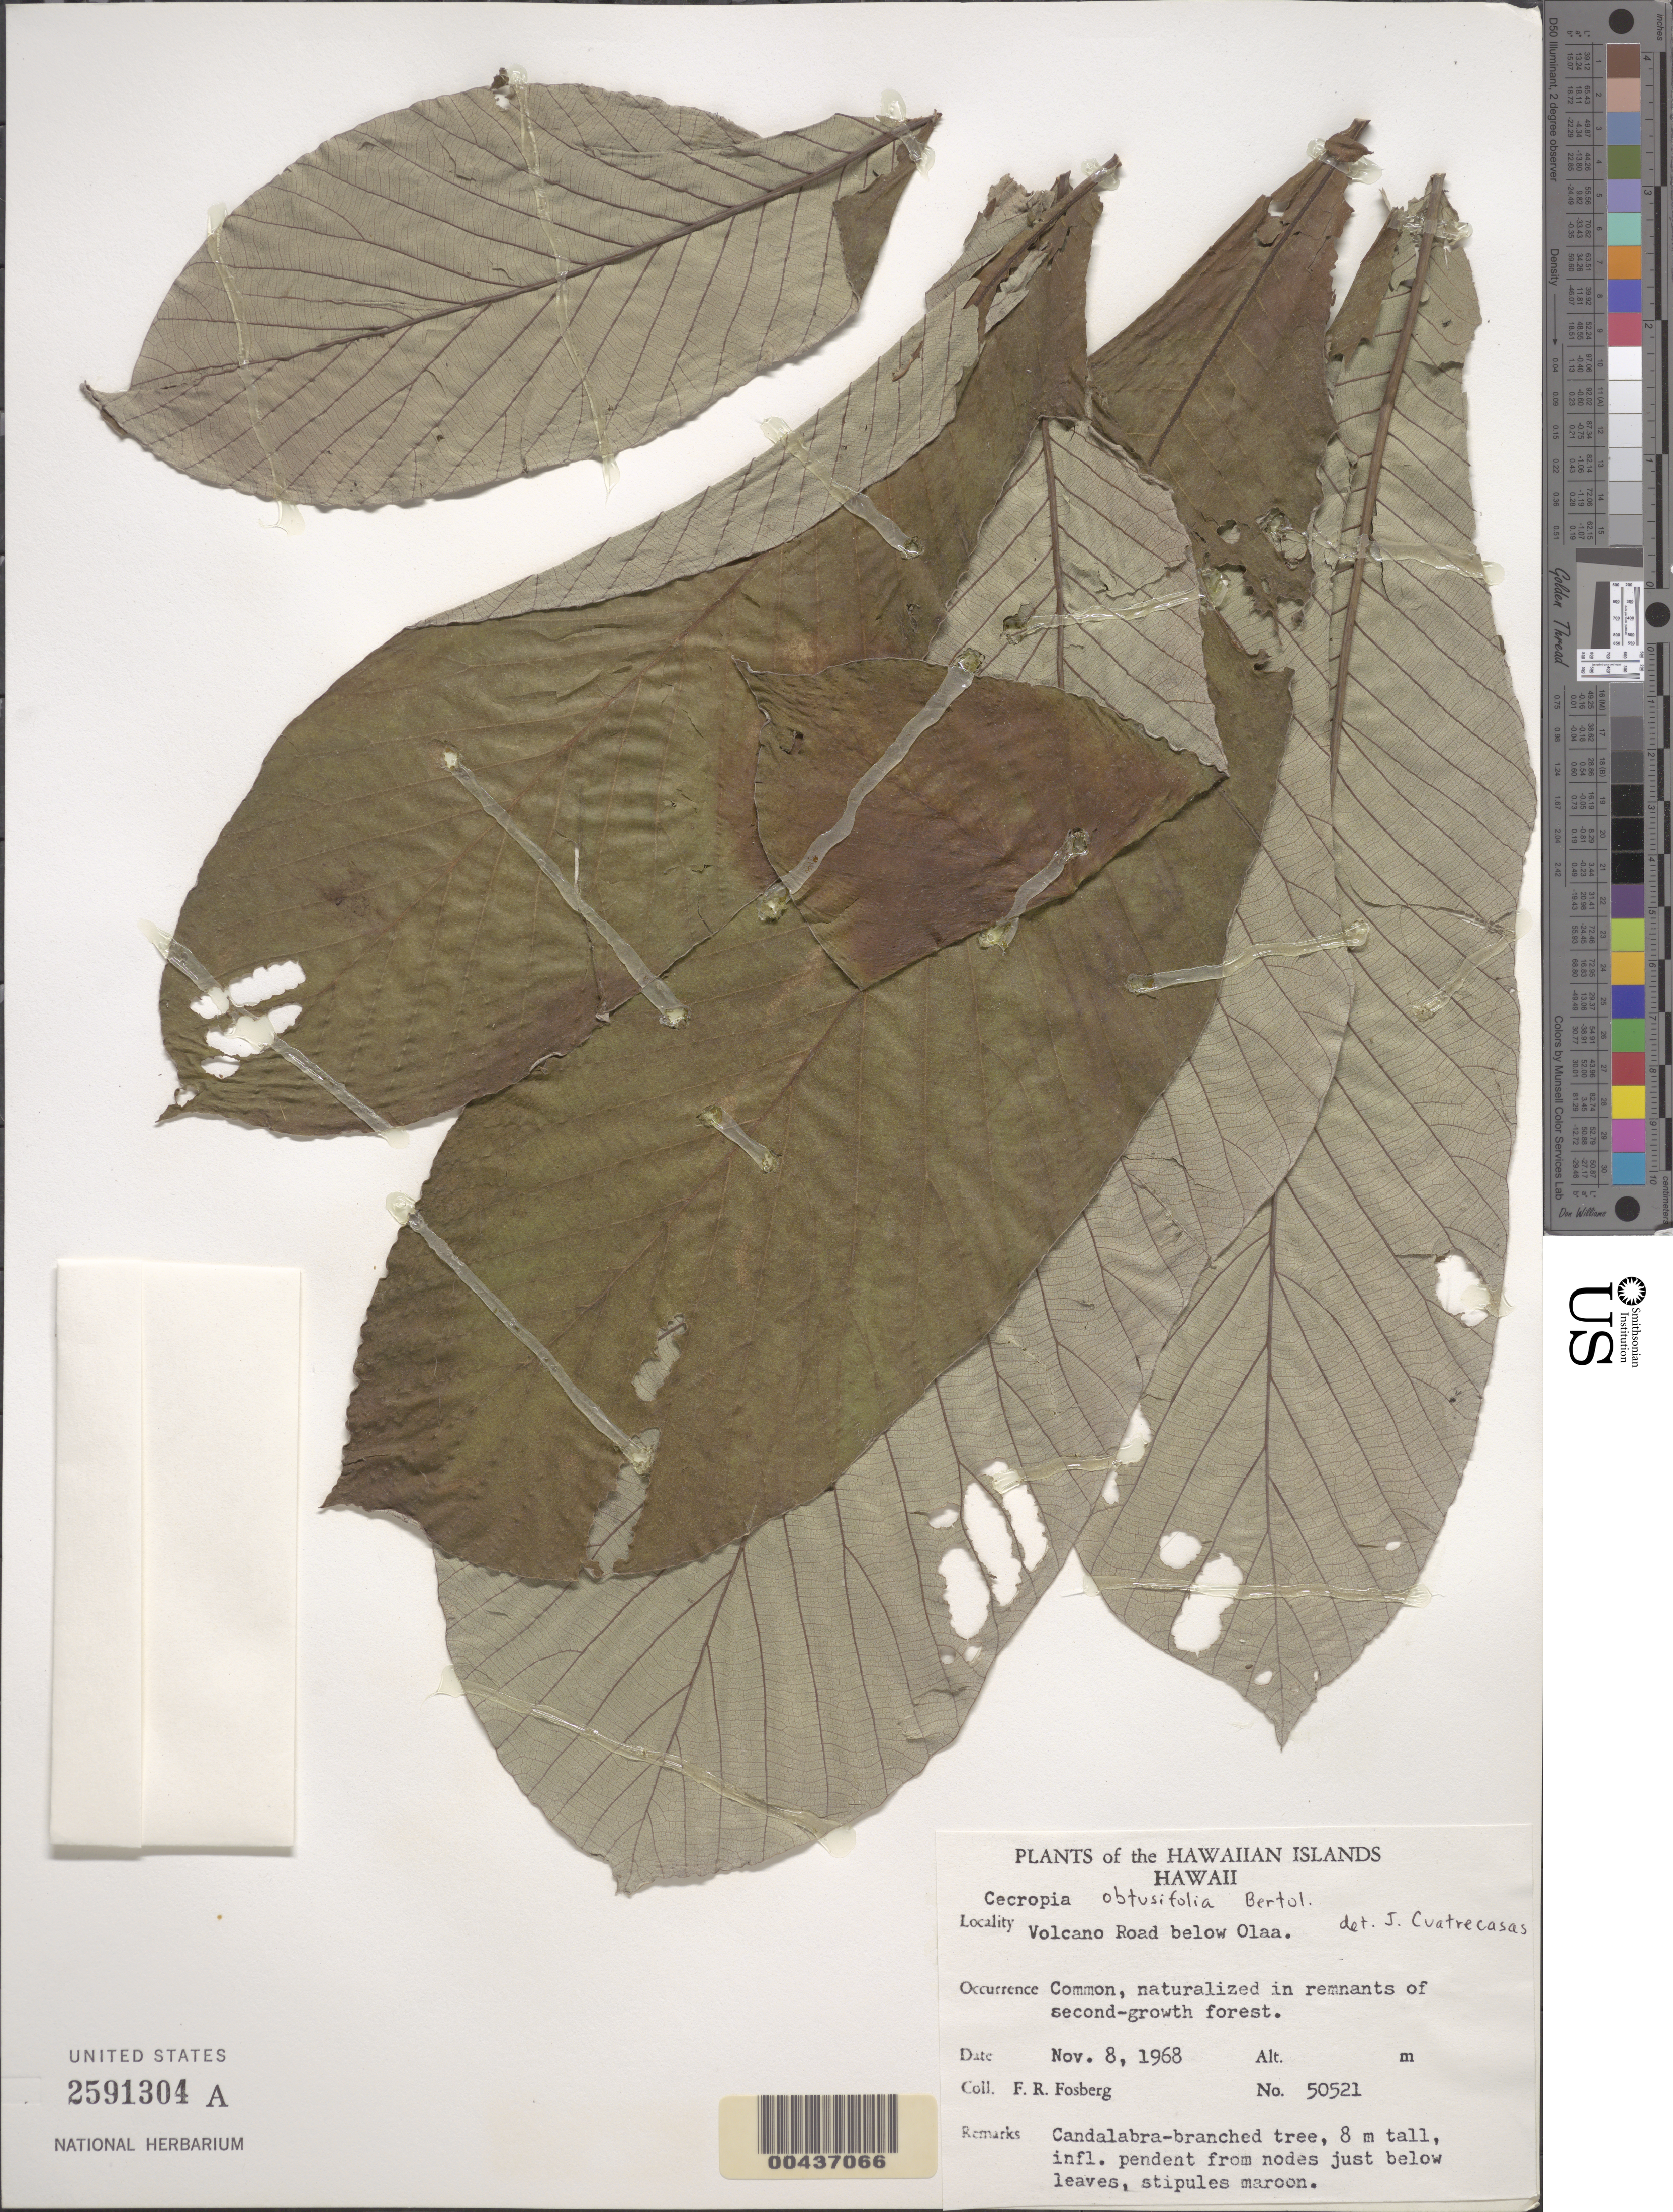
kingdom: Plantae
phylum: Tracheophyta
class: Magnoliopsida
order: Rosales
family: Urticaceae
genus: Cecropia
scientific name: Cecropia obtusifolia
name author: Bertol.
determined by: Cuatrecasas, J.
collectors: F. R. Fosberg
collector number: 50521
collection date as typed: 8 Nov 1968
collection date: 1968-11-08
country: United States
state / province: Hawaii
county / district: Hawaii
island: Hawaii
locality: Volcano Road below Olaa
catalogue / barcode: US 2591304A